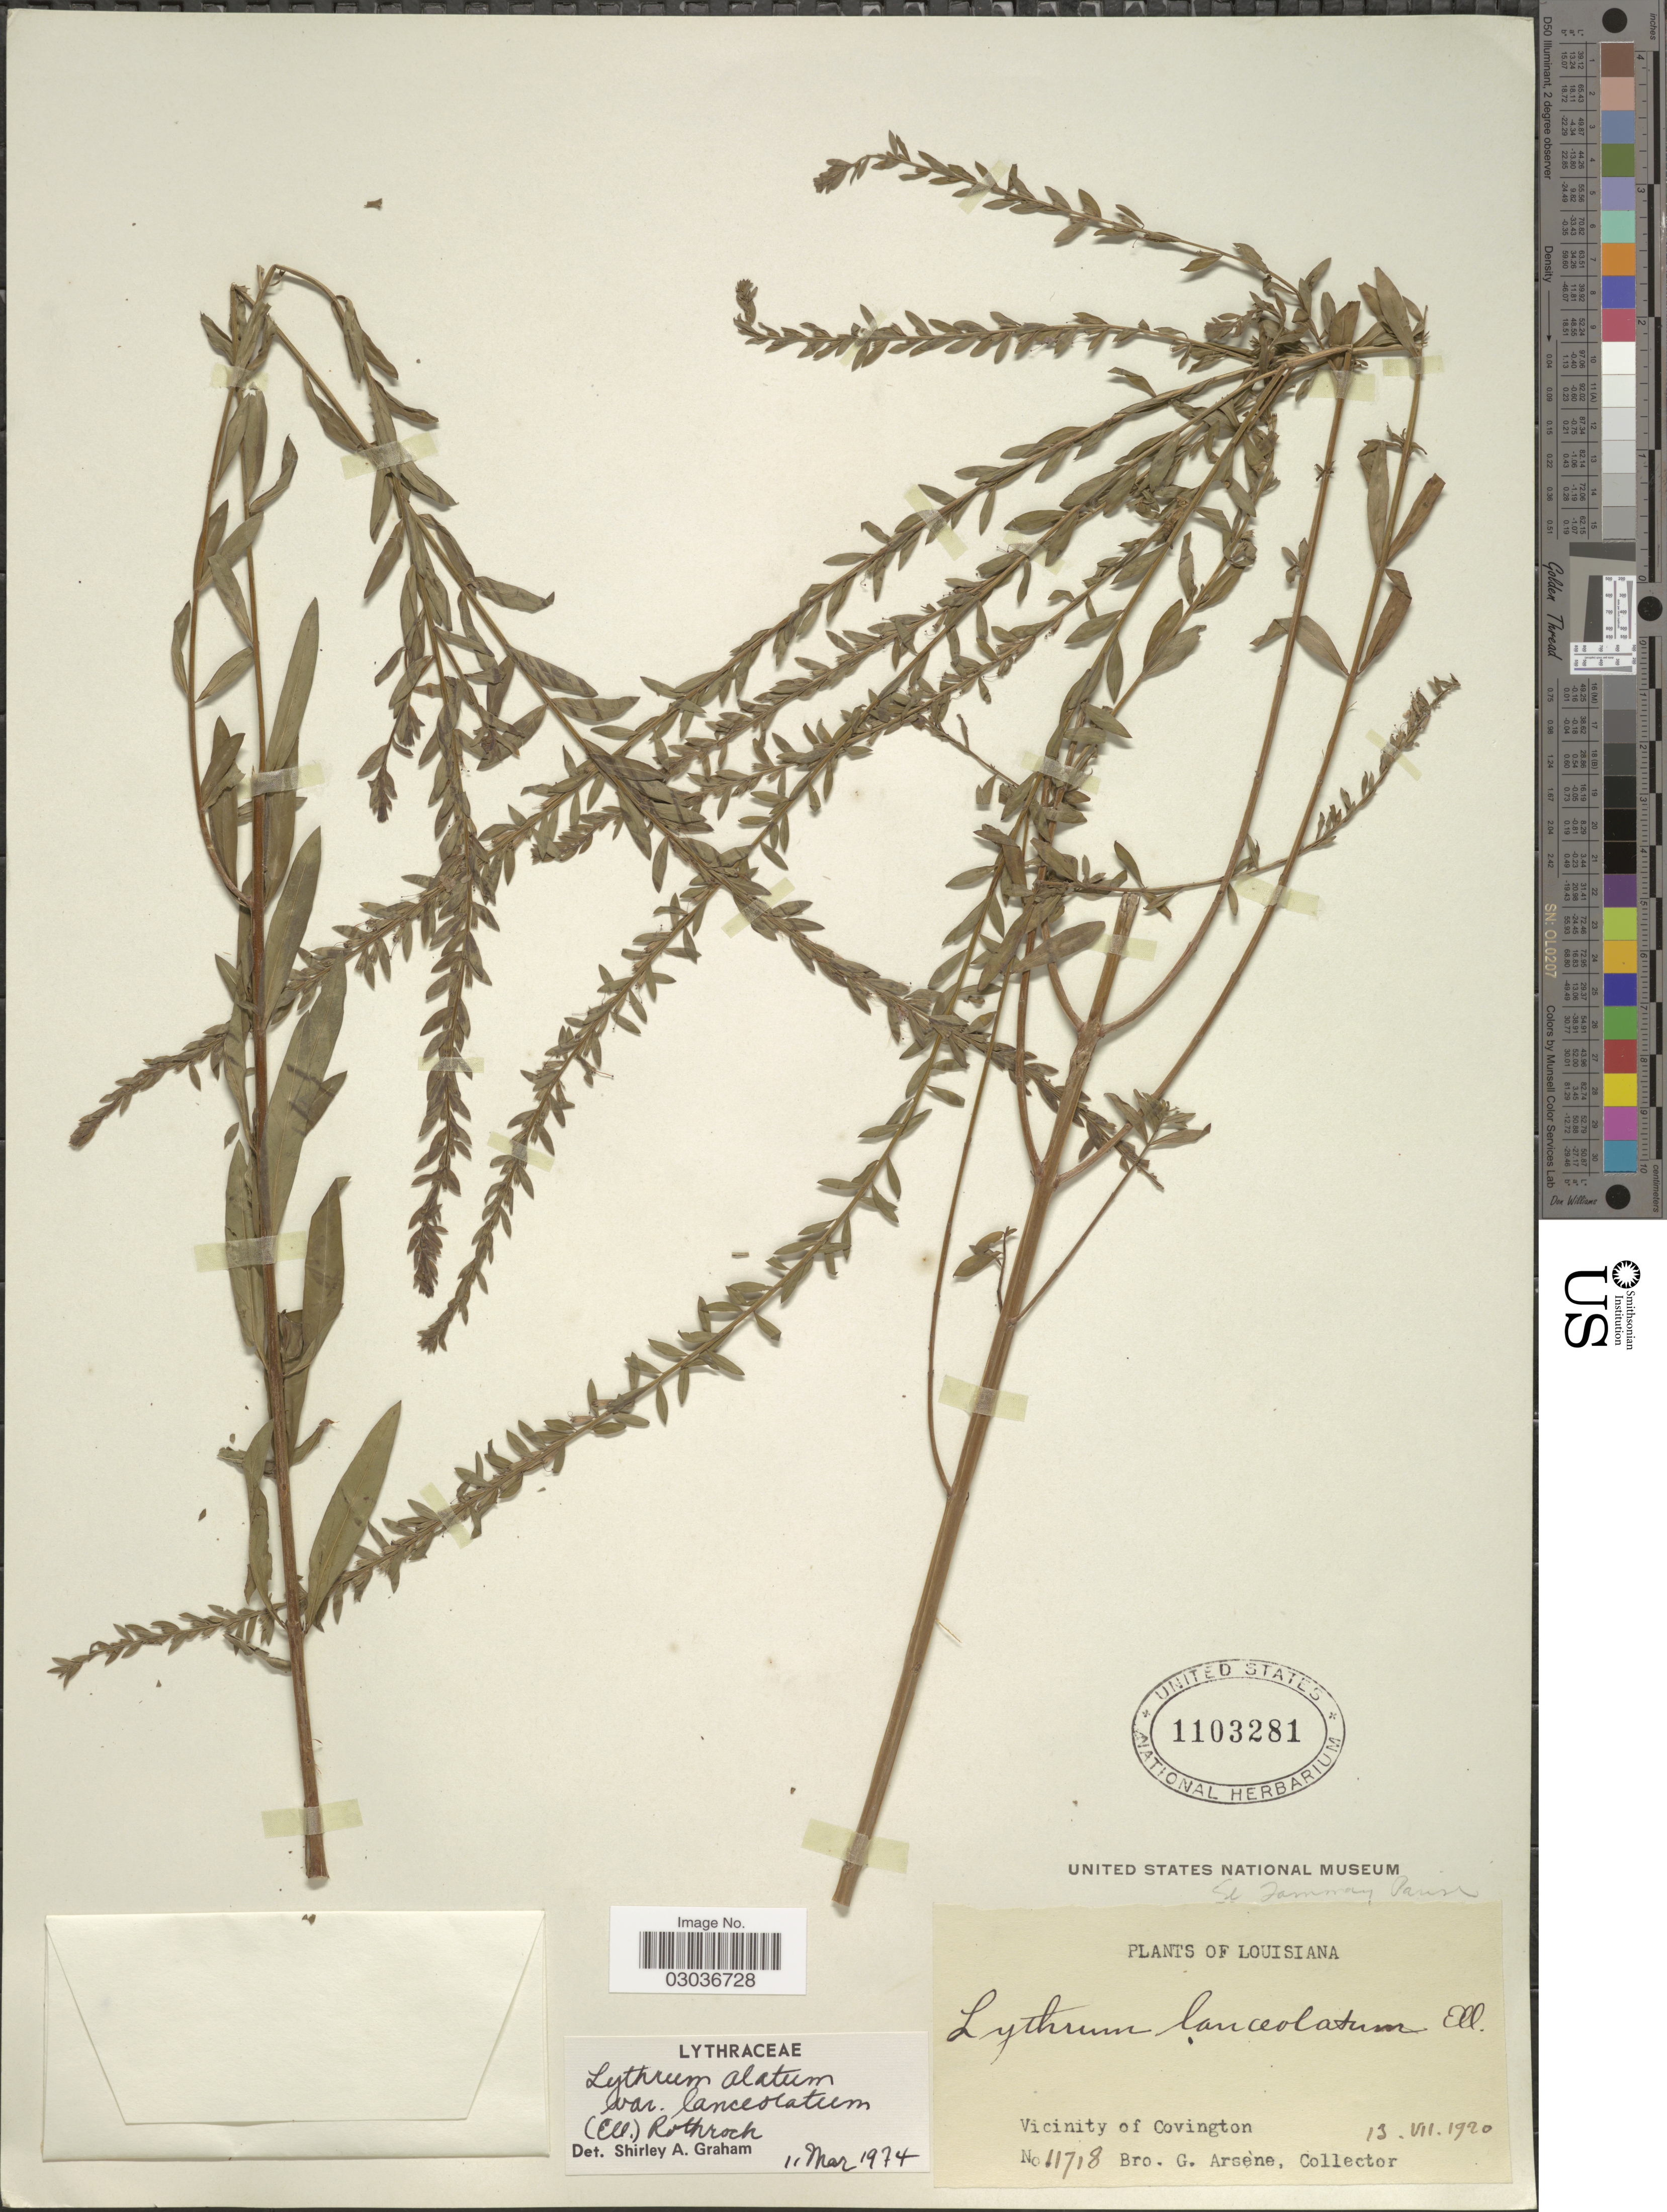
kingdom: Plantae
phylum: Tracheophyta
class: Magnoliopsida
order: Myrtales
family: Lythraceae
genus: Lythrum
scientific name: Lythrum alatum var. lanceolatum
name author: (Elliott) A. Gray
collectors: Bro. G. Arsène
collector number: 11718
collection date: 1920-07-13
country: United States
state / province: Louisiana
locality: Vicinity of Covington.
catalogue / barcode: US 1103281